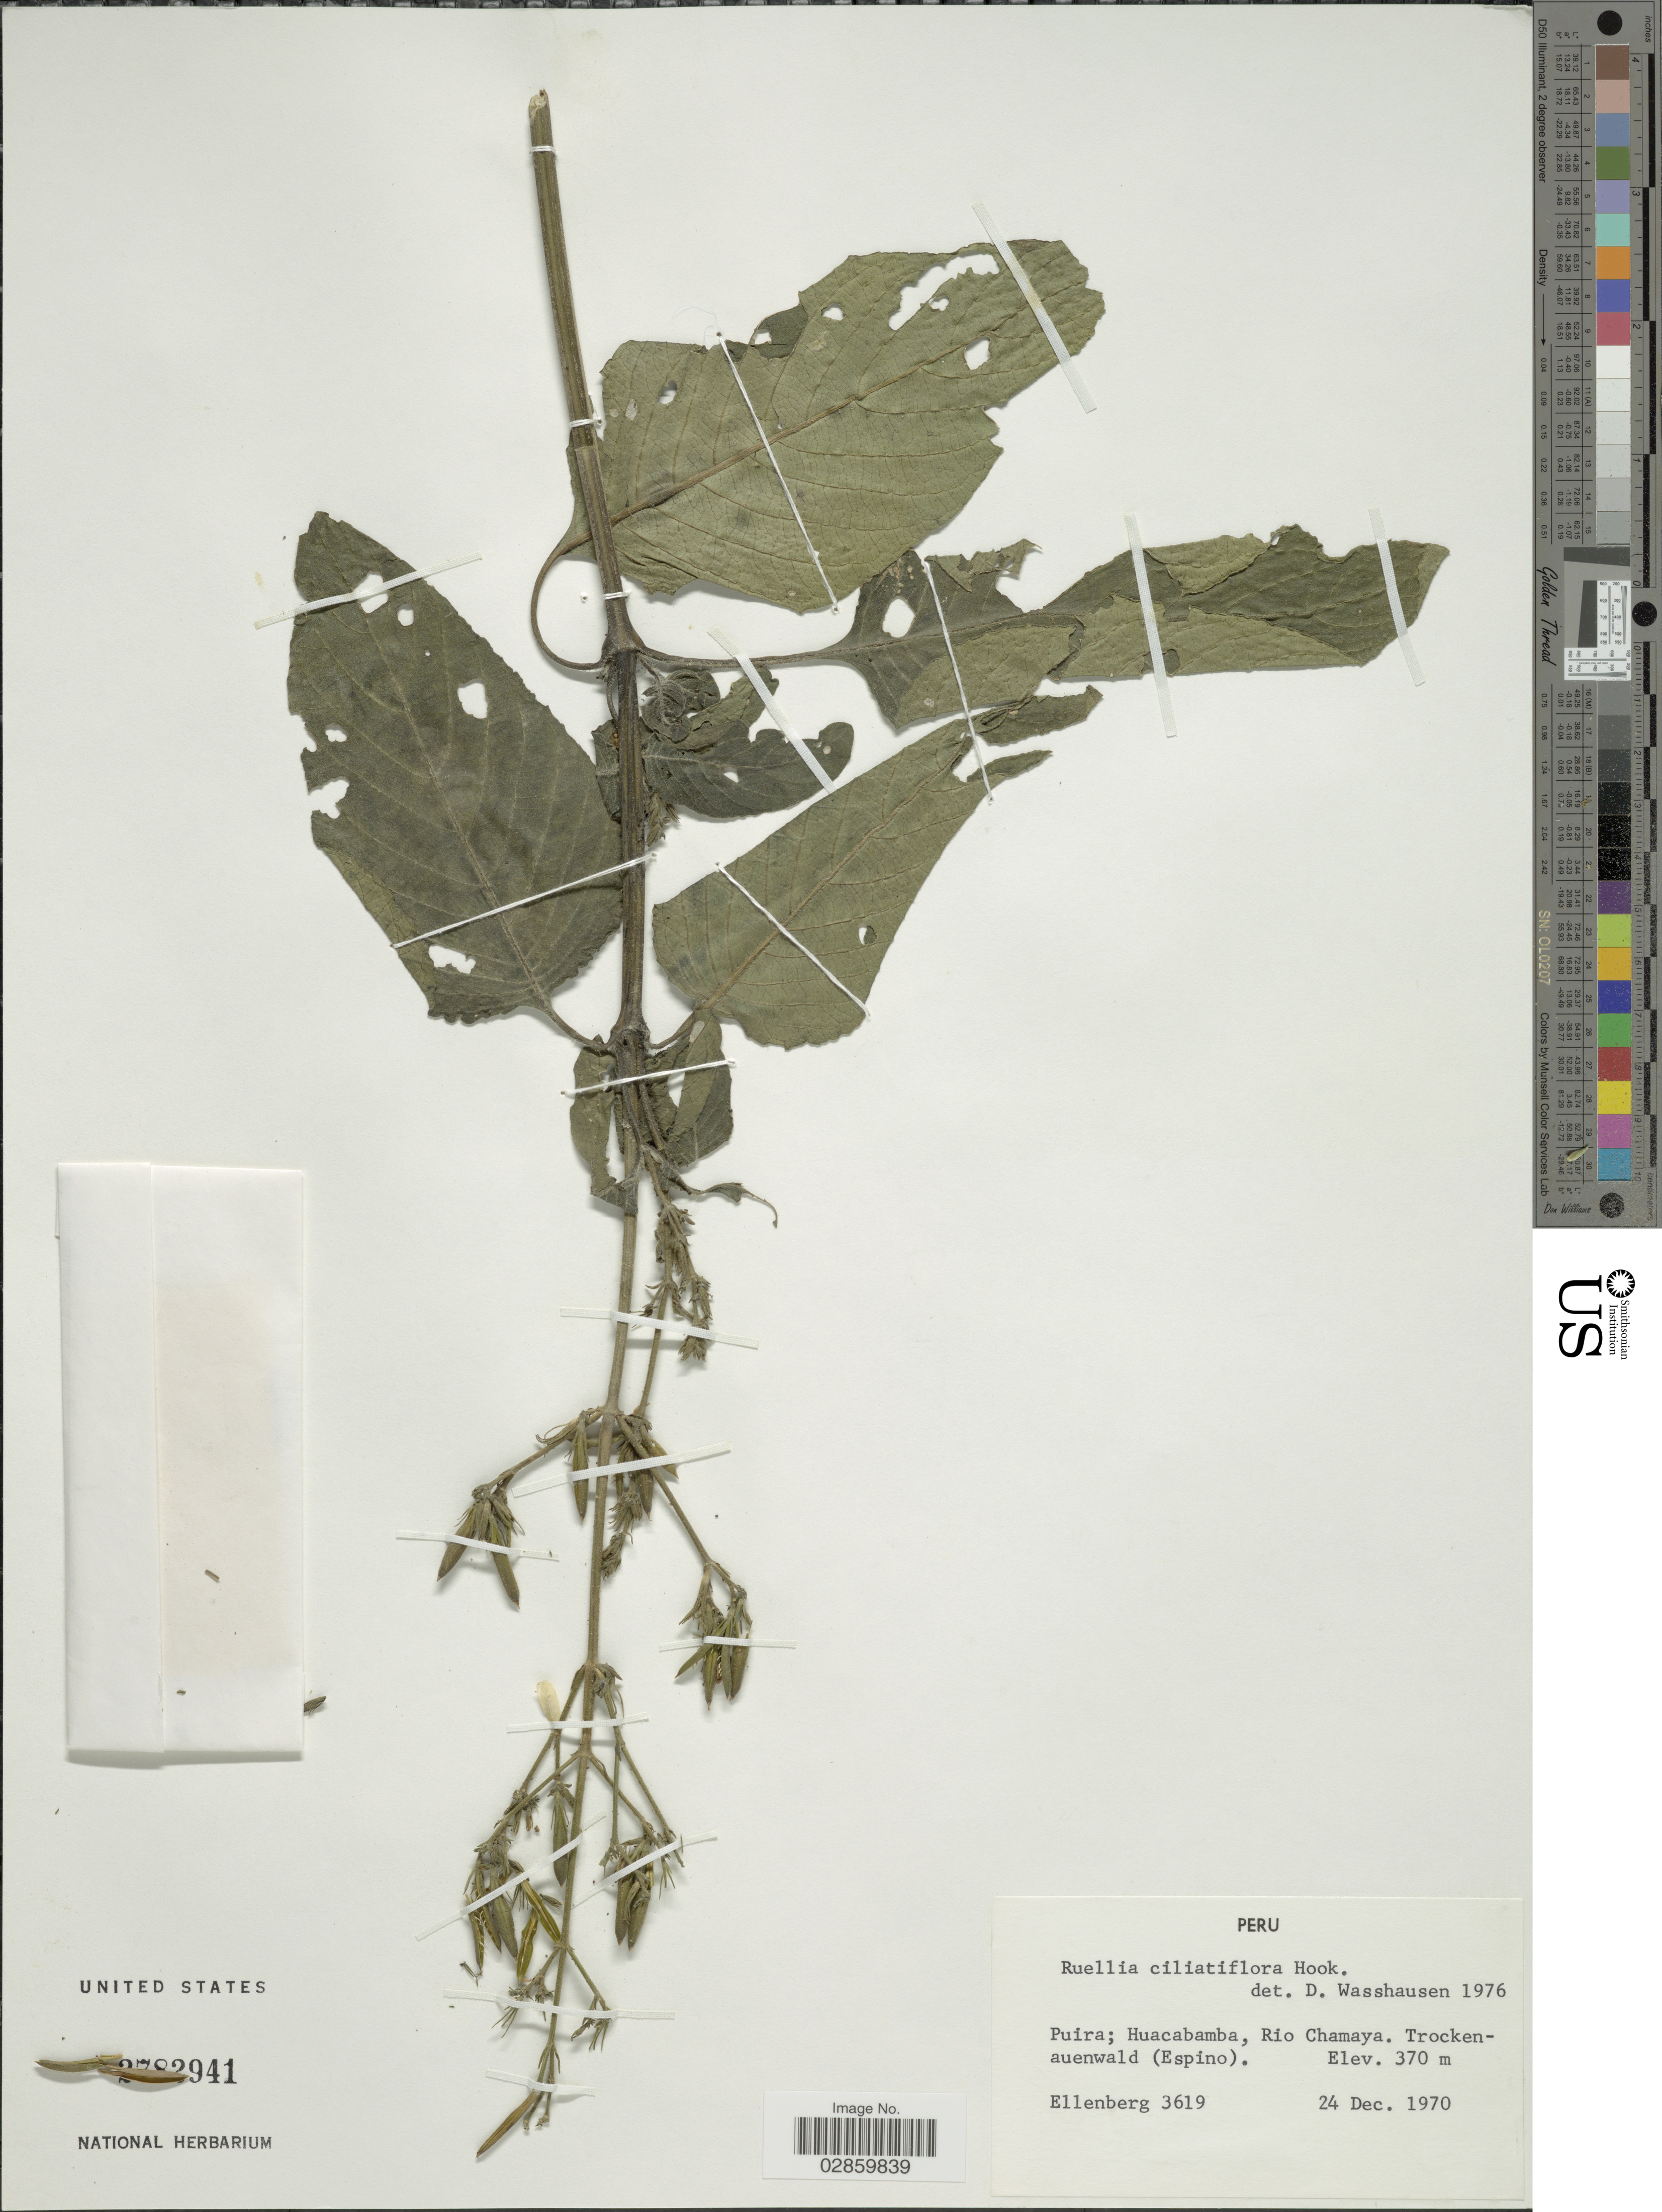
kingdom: Plantae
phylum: Tracheophyta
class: Magnoliopsida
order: Lamiales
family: Acanthaceae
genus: Ruellia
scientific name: Ruellia ciliatiflora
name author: Hook.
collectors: Ellenberg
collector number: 3619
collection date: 1970-12-24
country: Peru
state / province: Piura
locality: Puira; Huacabamba, Rio Chamaya. Trockenauenwald (Espino).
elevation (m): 370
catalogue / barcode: US 2782941